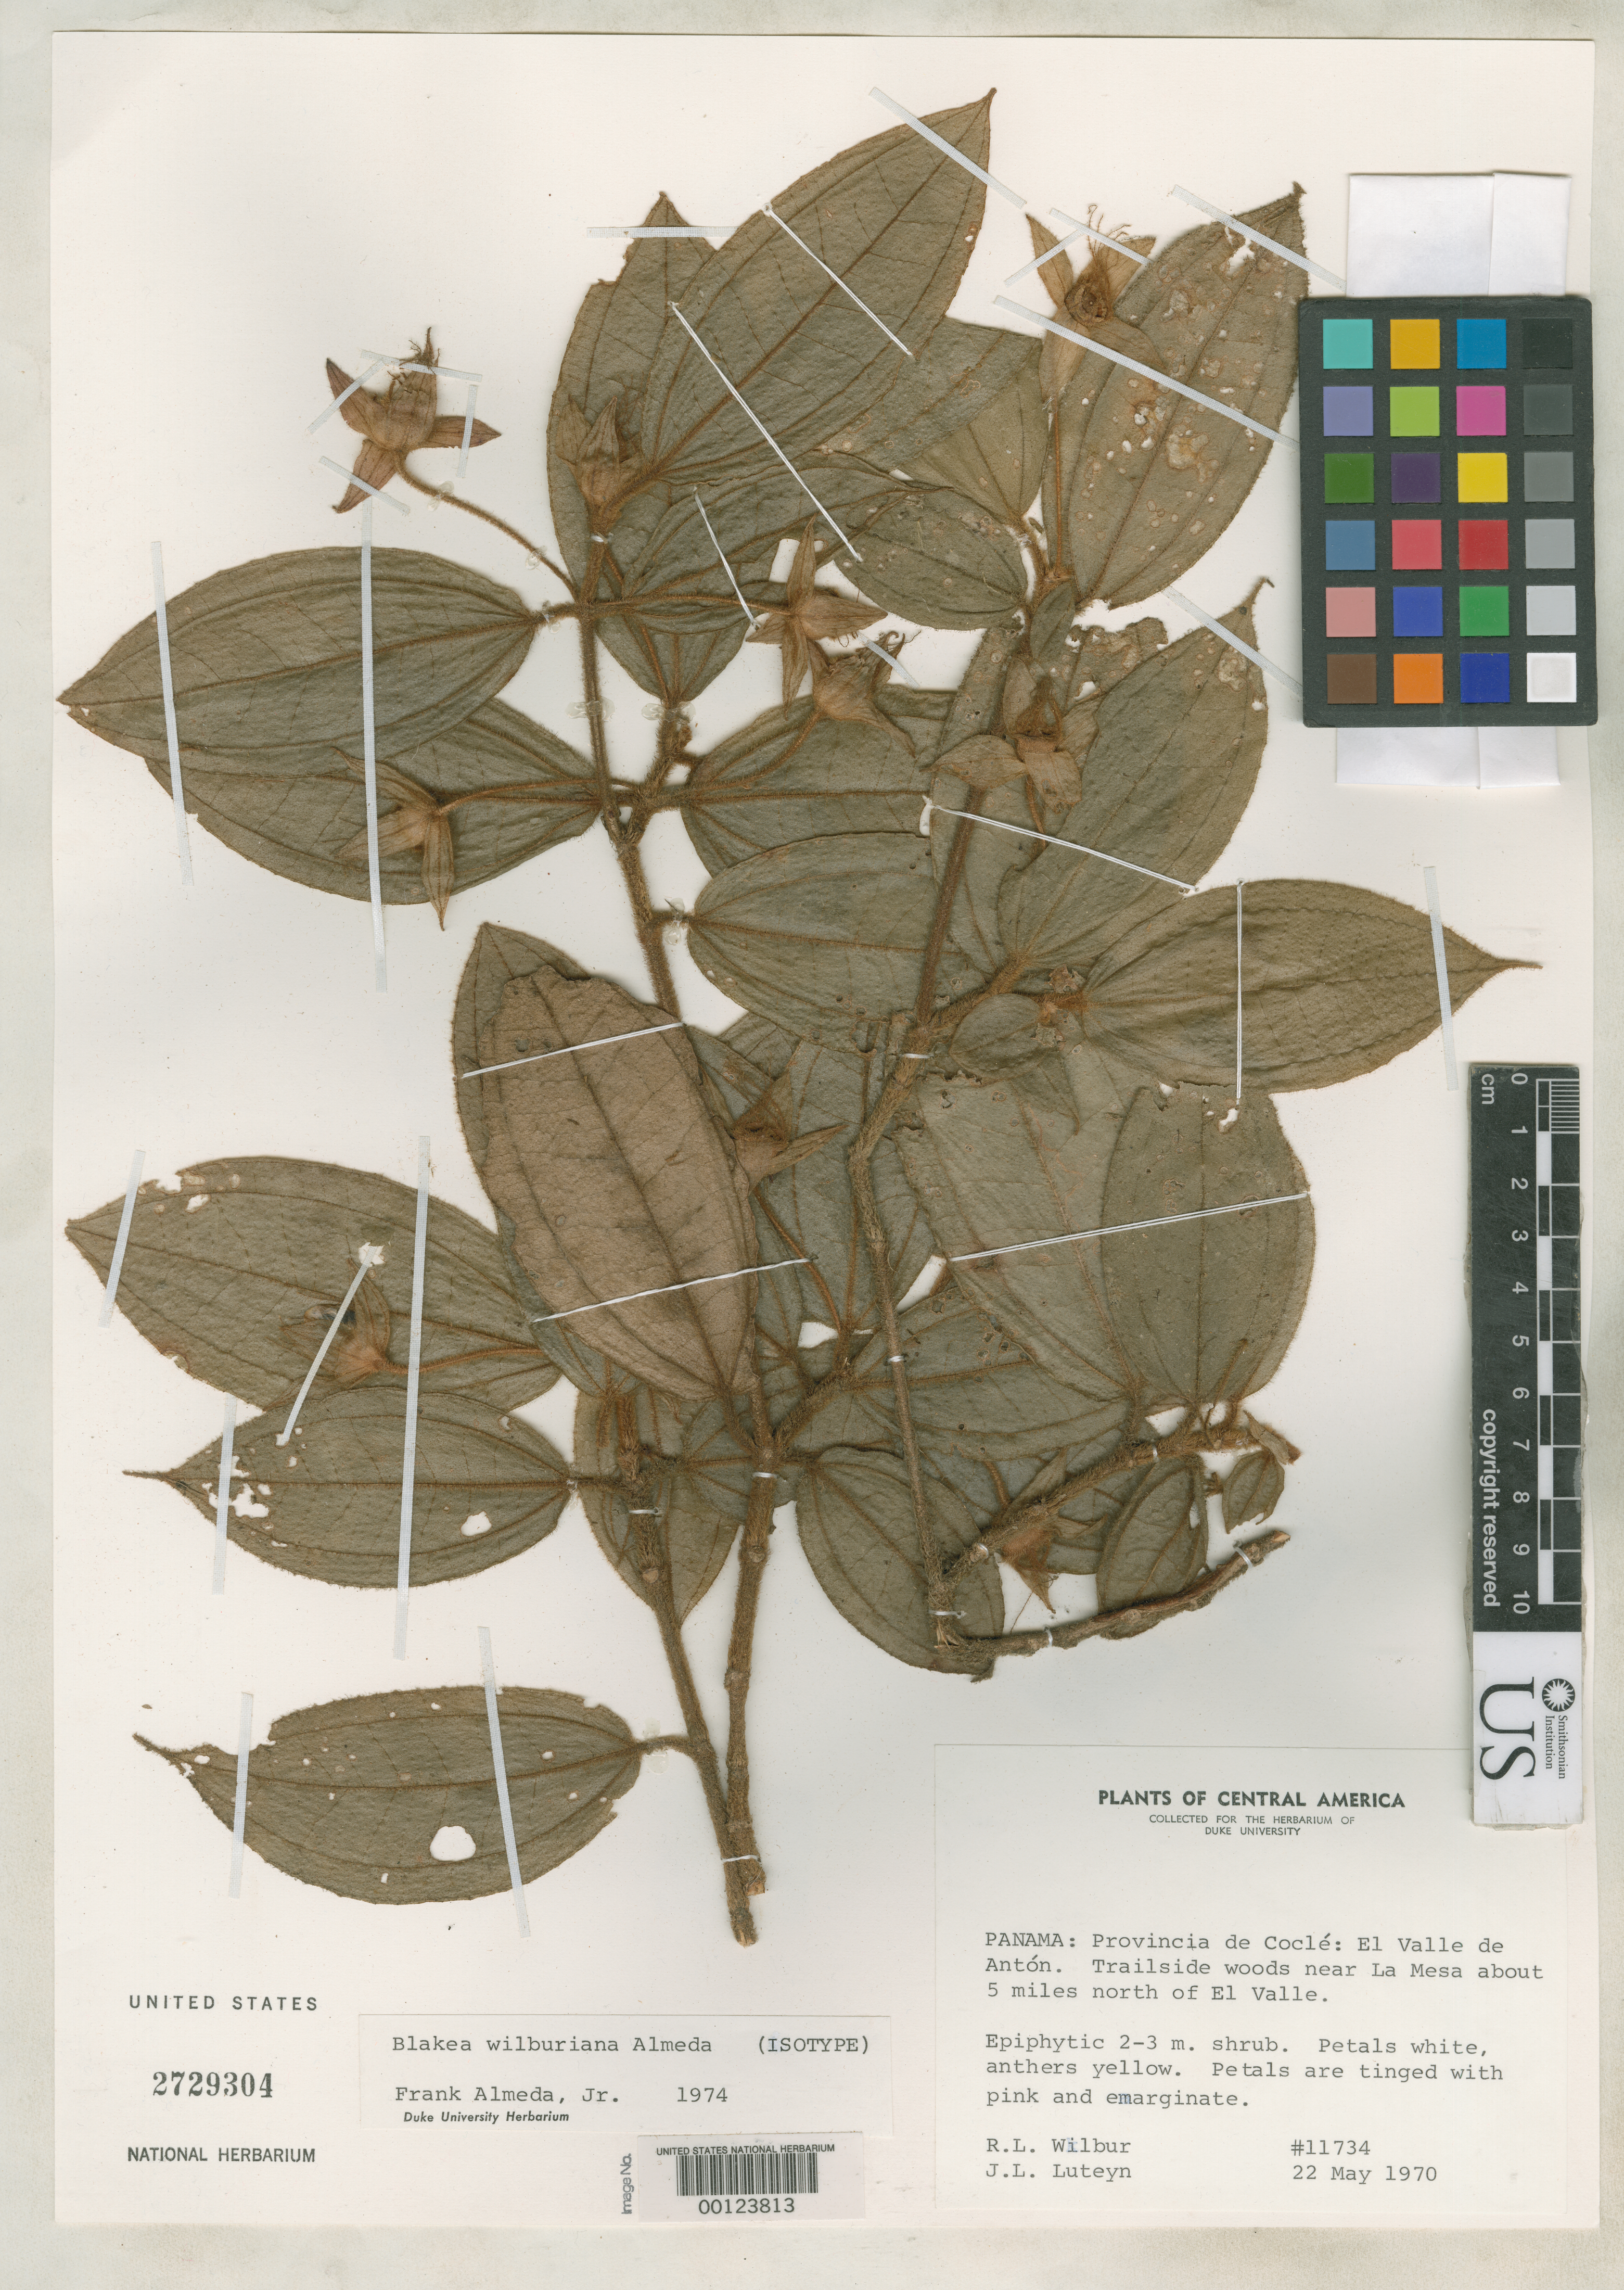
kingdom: Plantae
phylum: Tracheophyta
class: Magnoliopsida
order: Myrtales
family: Melastomataceae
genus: Blakea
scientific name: Blakea wilburiana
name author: Almeda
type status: Isotype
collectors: R. L. Wilbur & J. L. Luteyn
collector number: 11734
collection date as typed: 22 May 1970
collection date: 1970-05-22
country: Panama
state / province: Coclé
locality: El Valle De Anton, N of el Valle.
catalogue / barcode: US 2729304